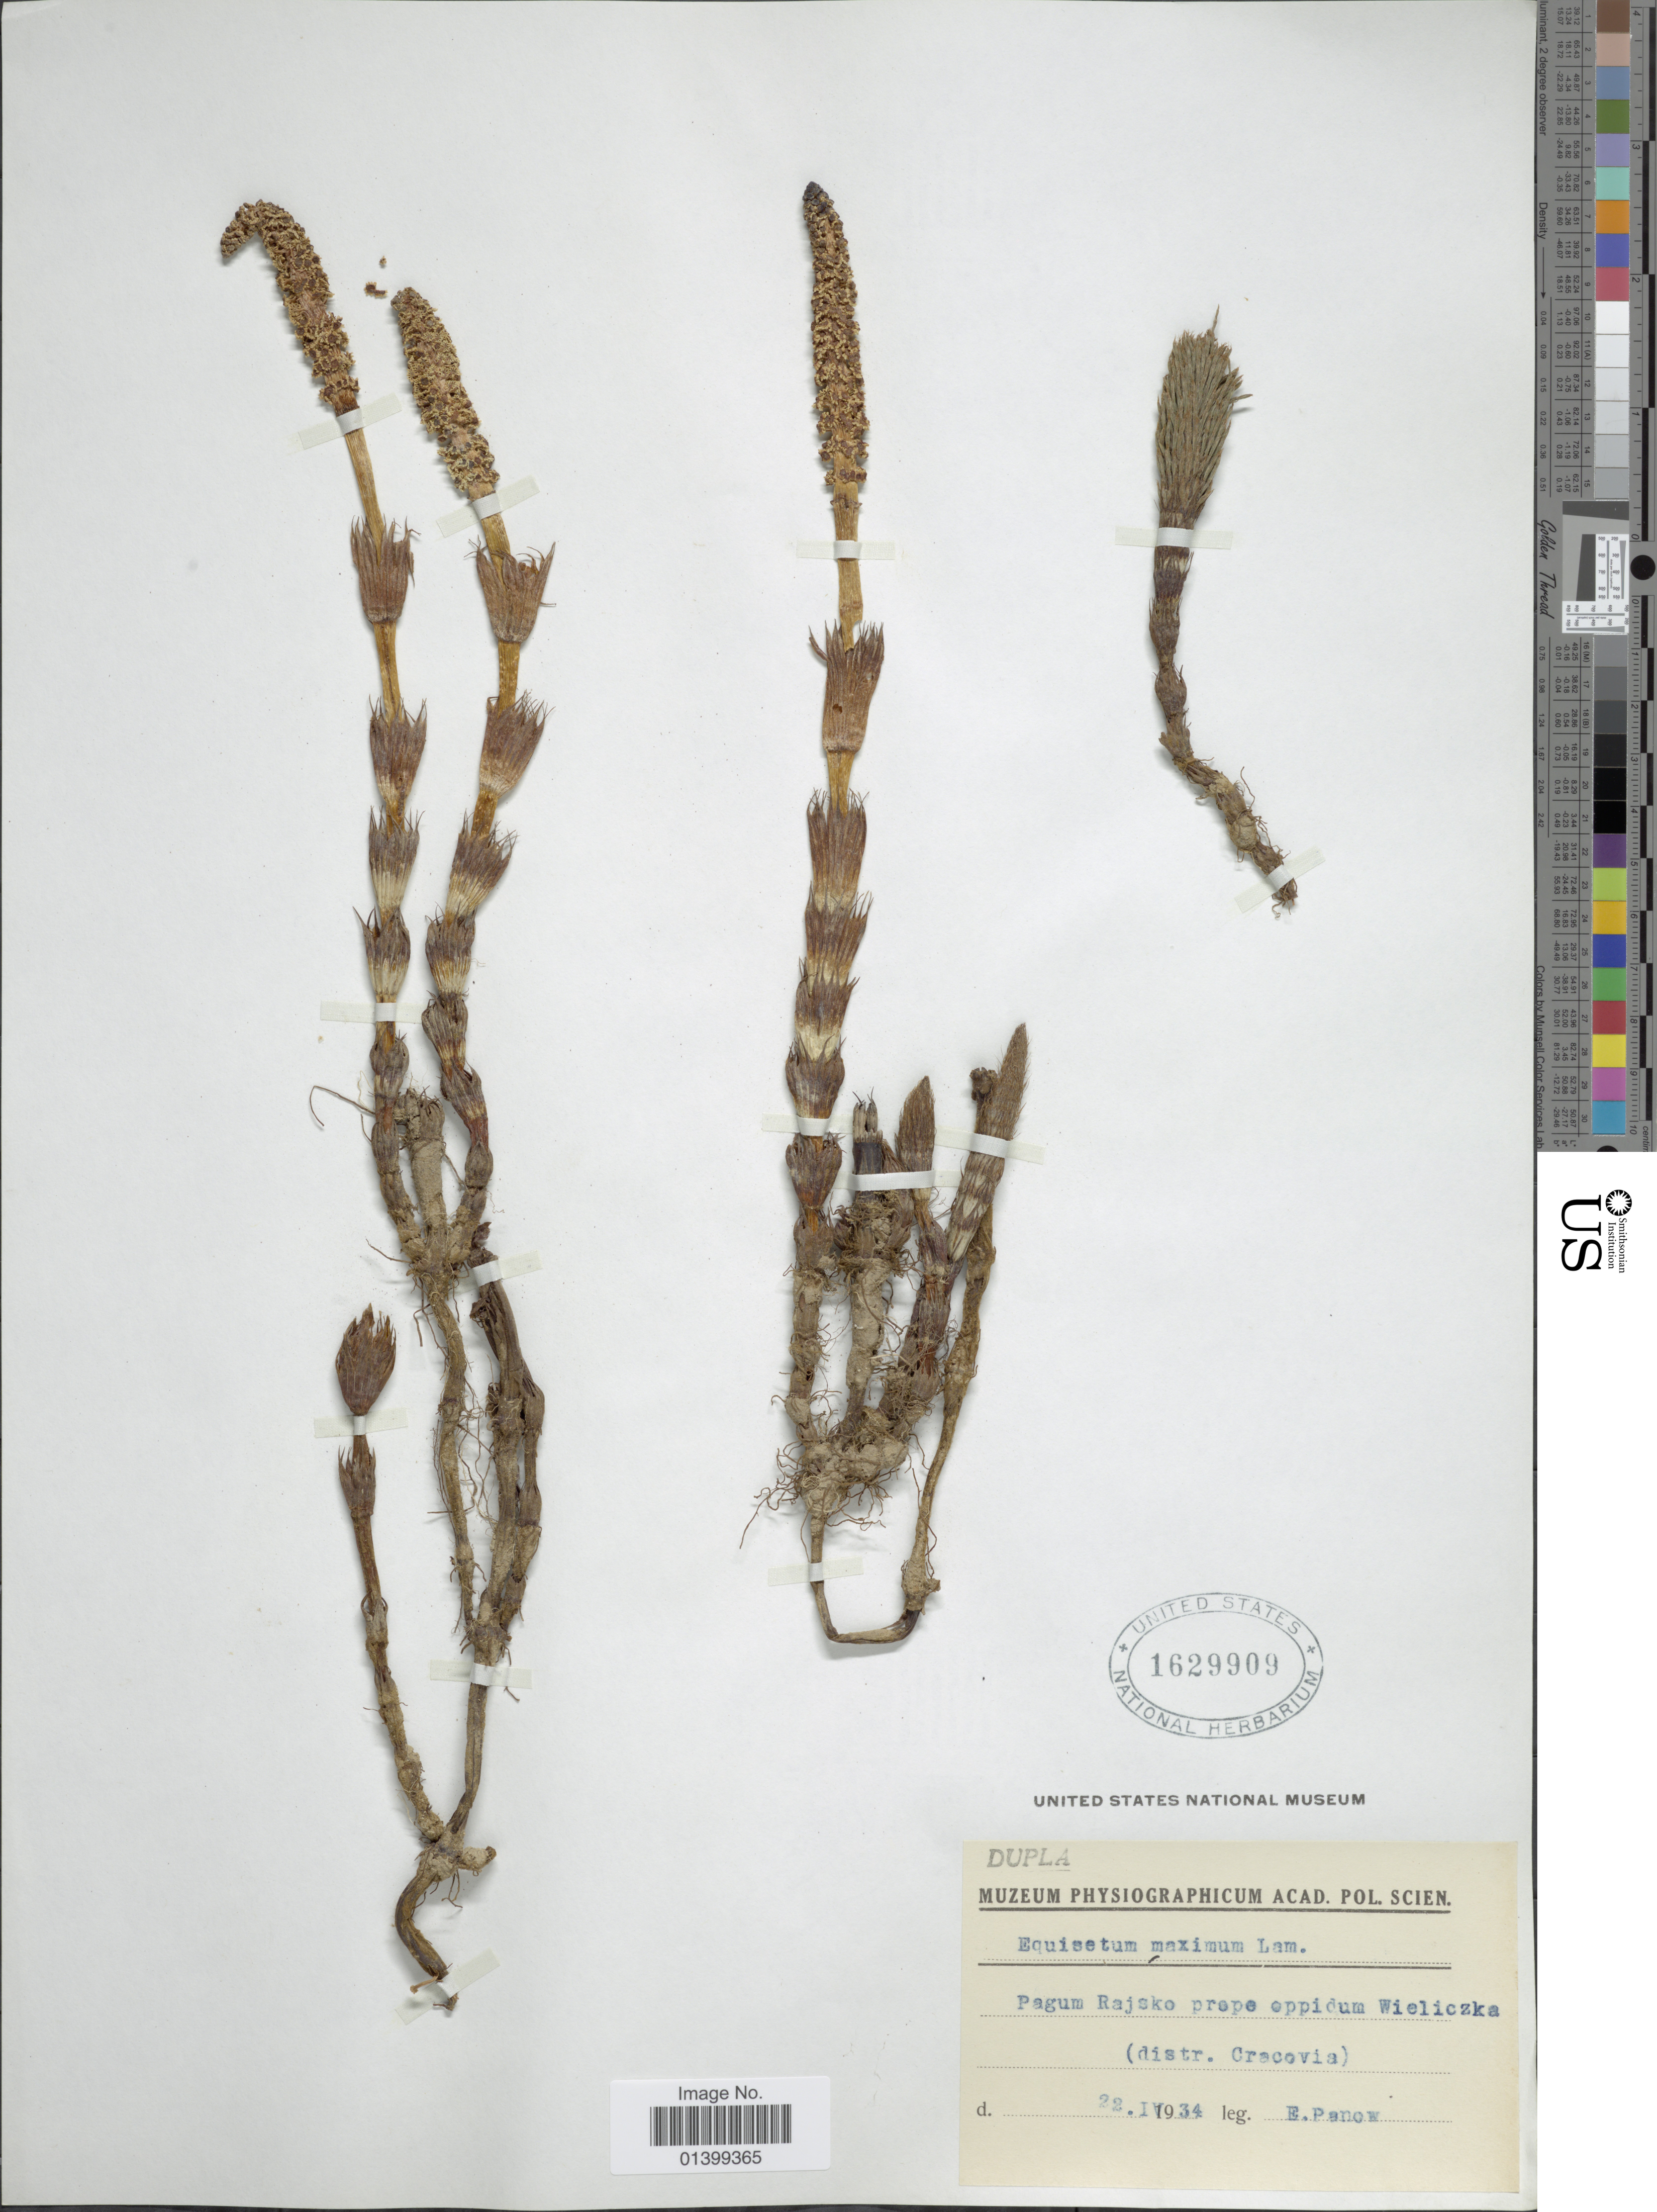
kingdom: Plantae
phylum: Tracheophyta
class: Polypodiopsida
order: Equisetales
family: Equisetaceae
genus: Equisetum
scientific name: Equisetum telmateia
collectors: E. Panow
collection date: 1934-04-22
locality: Pagum Rajsko prope oppidum Wieliczka (distr. Gracovia).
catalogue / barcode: US 1629909